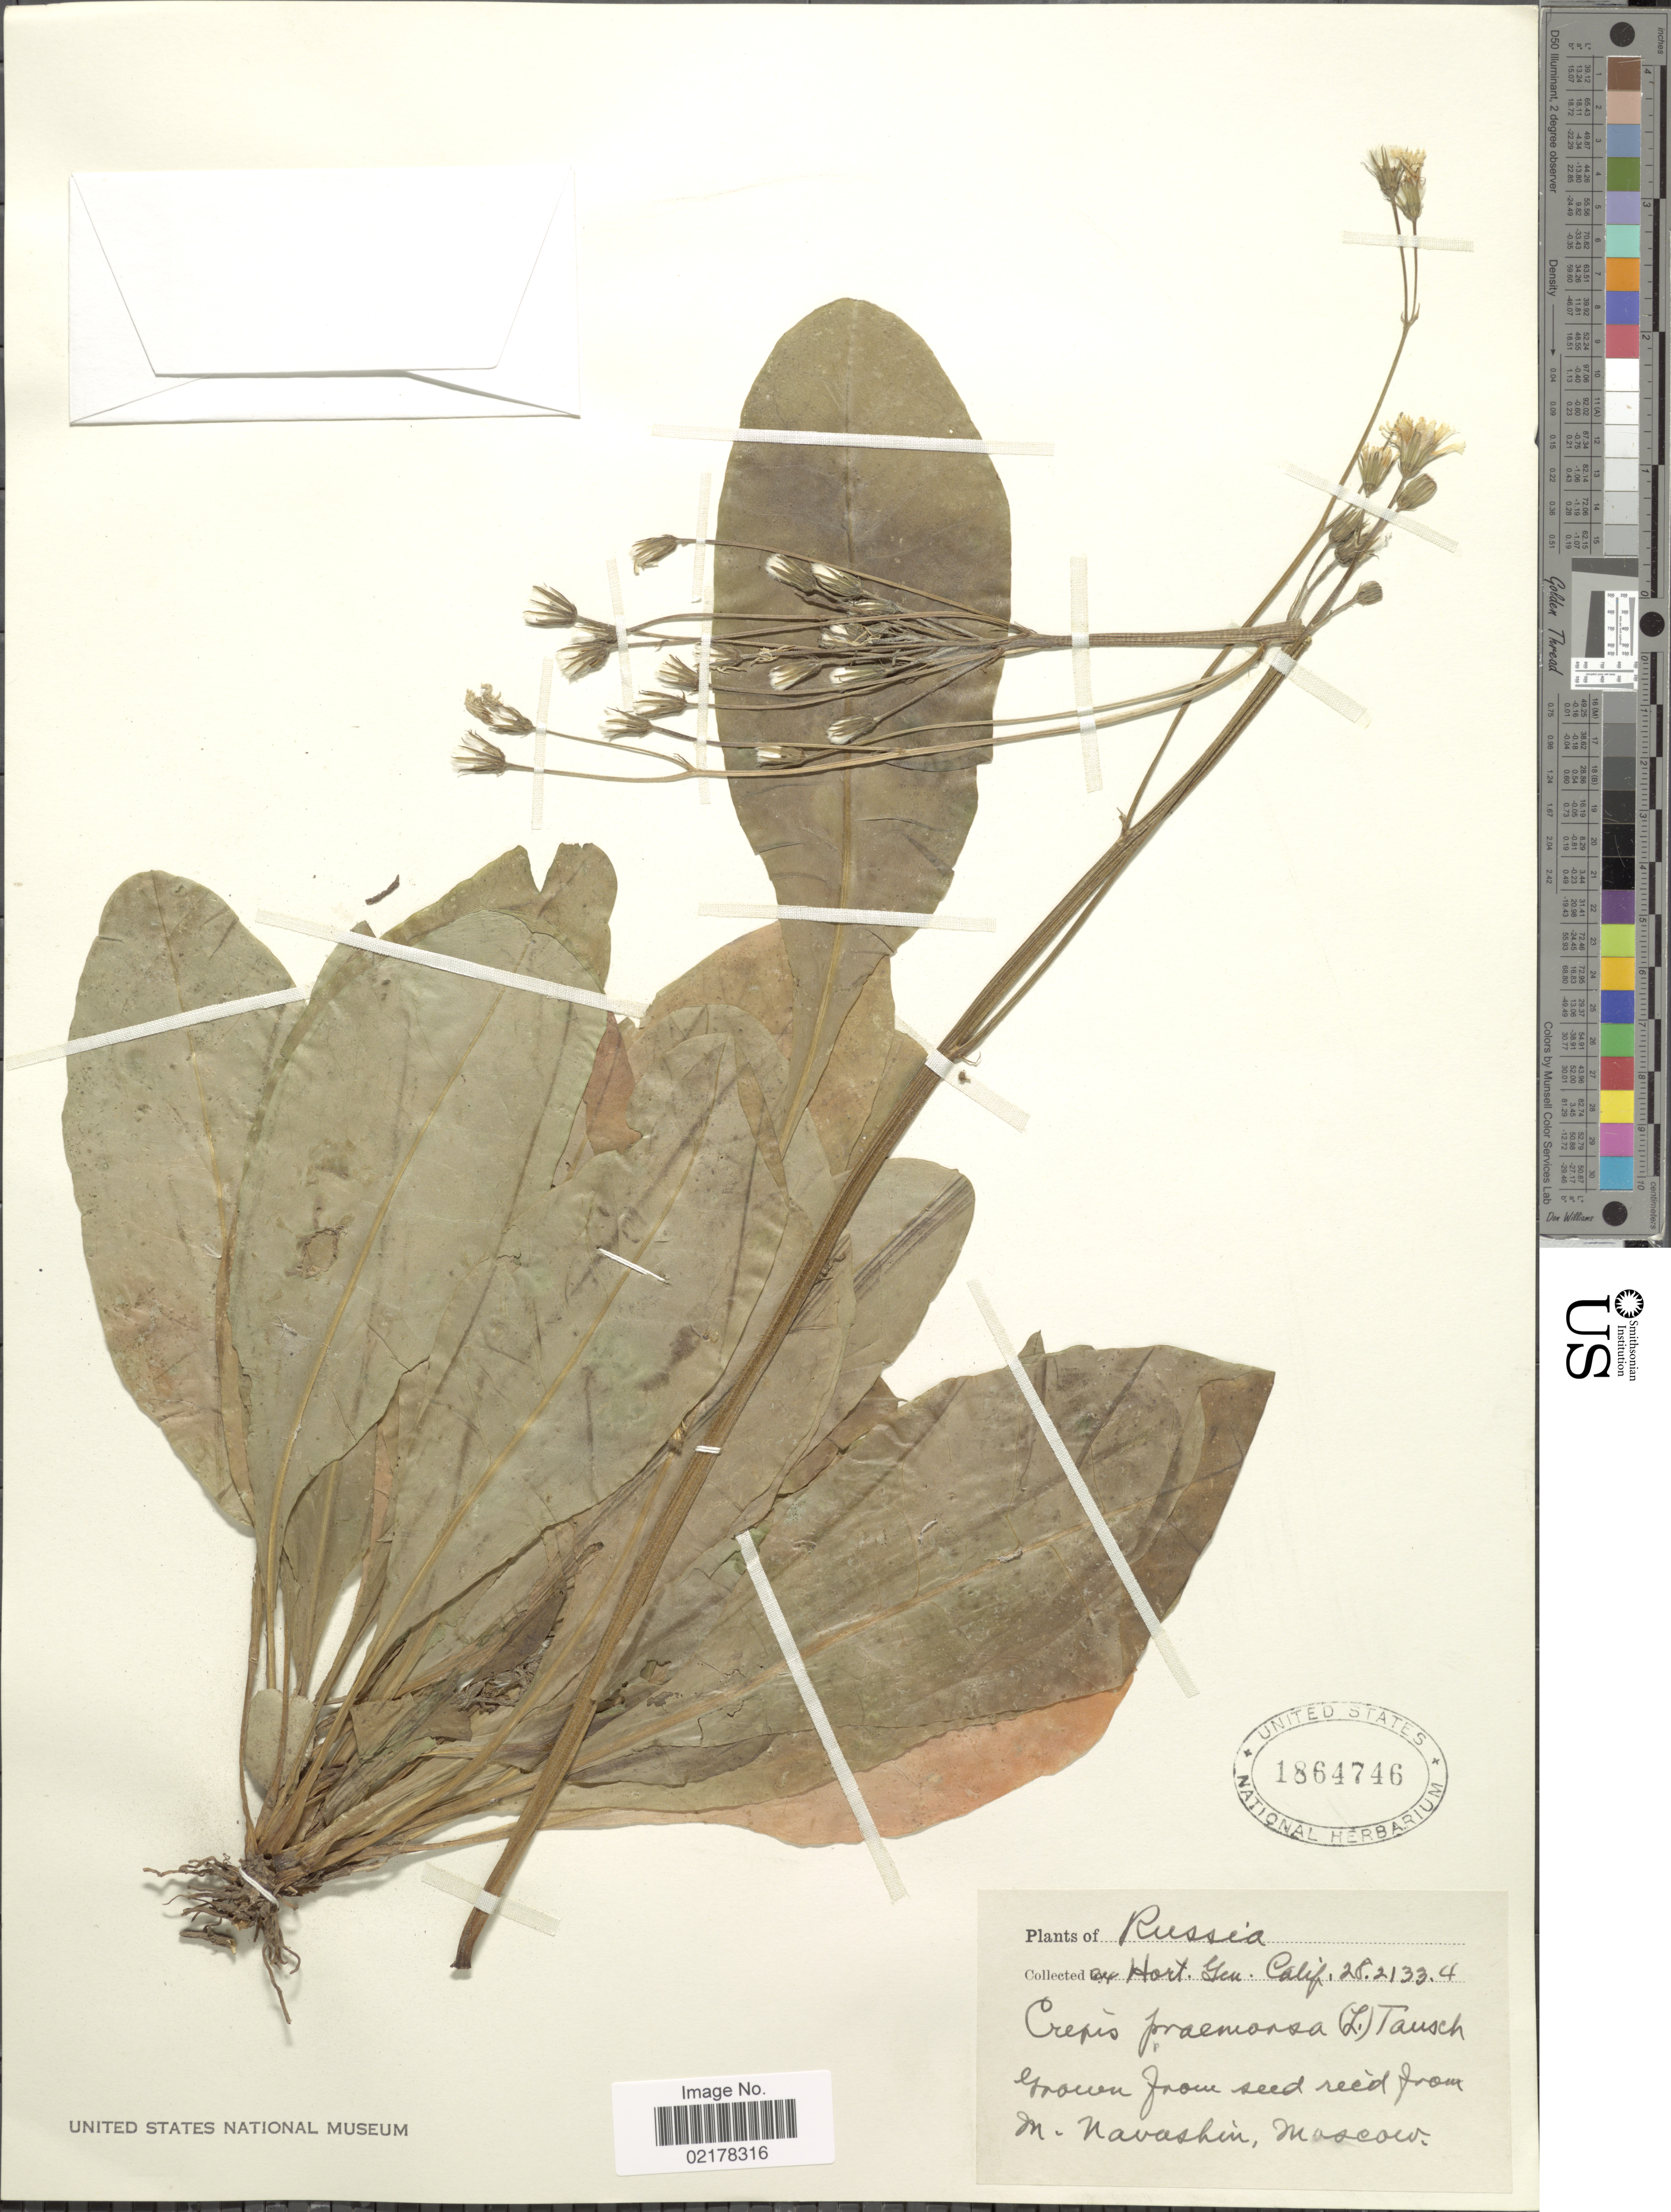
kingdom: Plantae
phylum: Tracheophyta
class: Magnoliopsida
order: Asterales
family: Asteraceae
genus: Crepis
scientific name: Crepis praemorsa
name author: (L.) Walther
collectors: Ex Hort. Gen. Calif.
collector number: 28.2133.4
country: Russian Federation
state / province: Moscow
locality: Moscow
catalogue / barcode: US 1864746